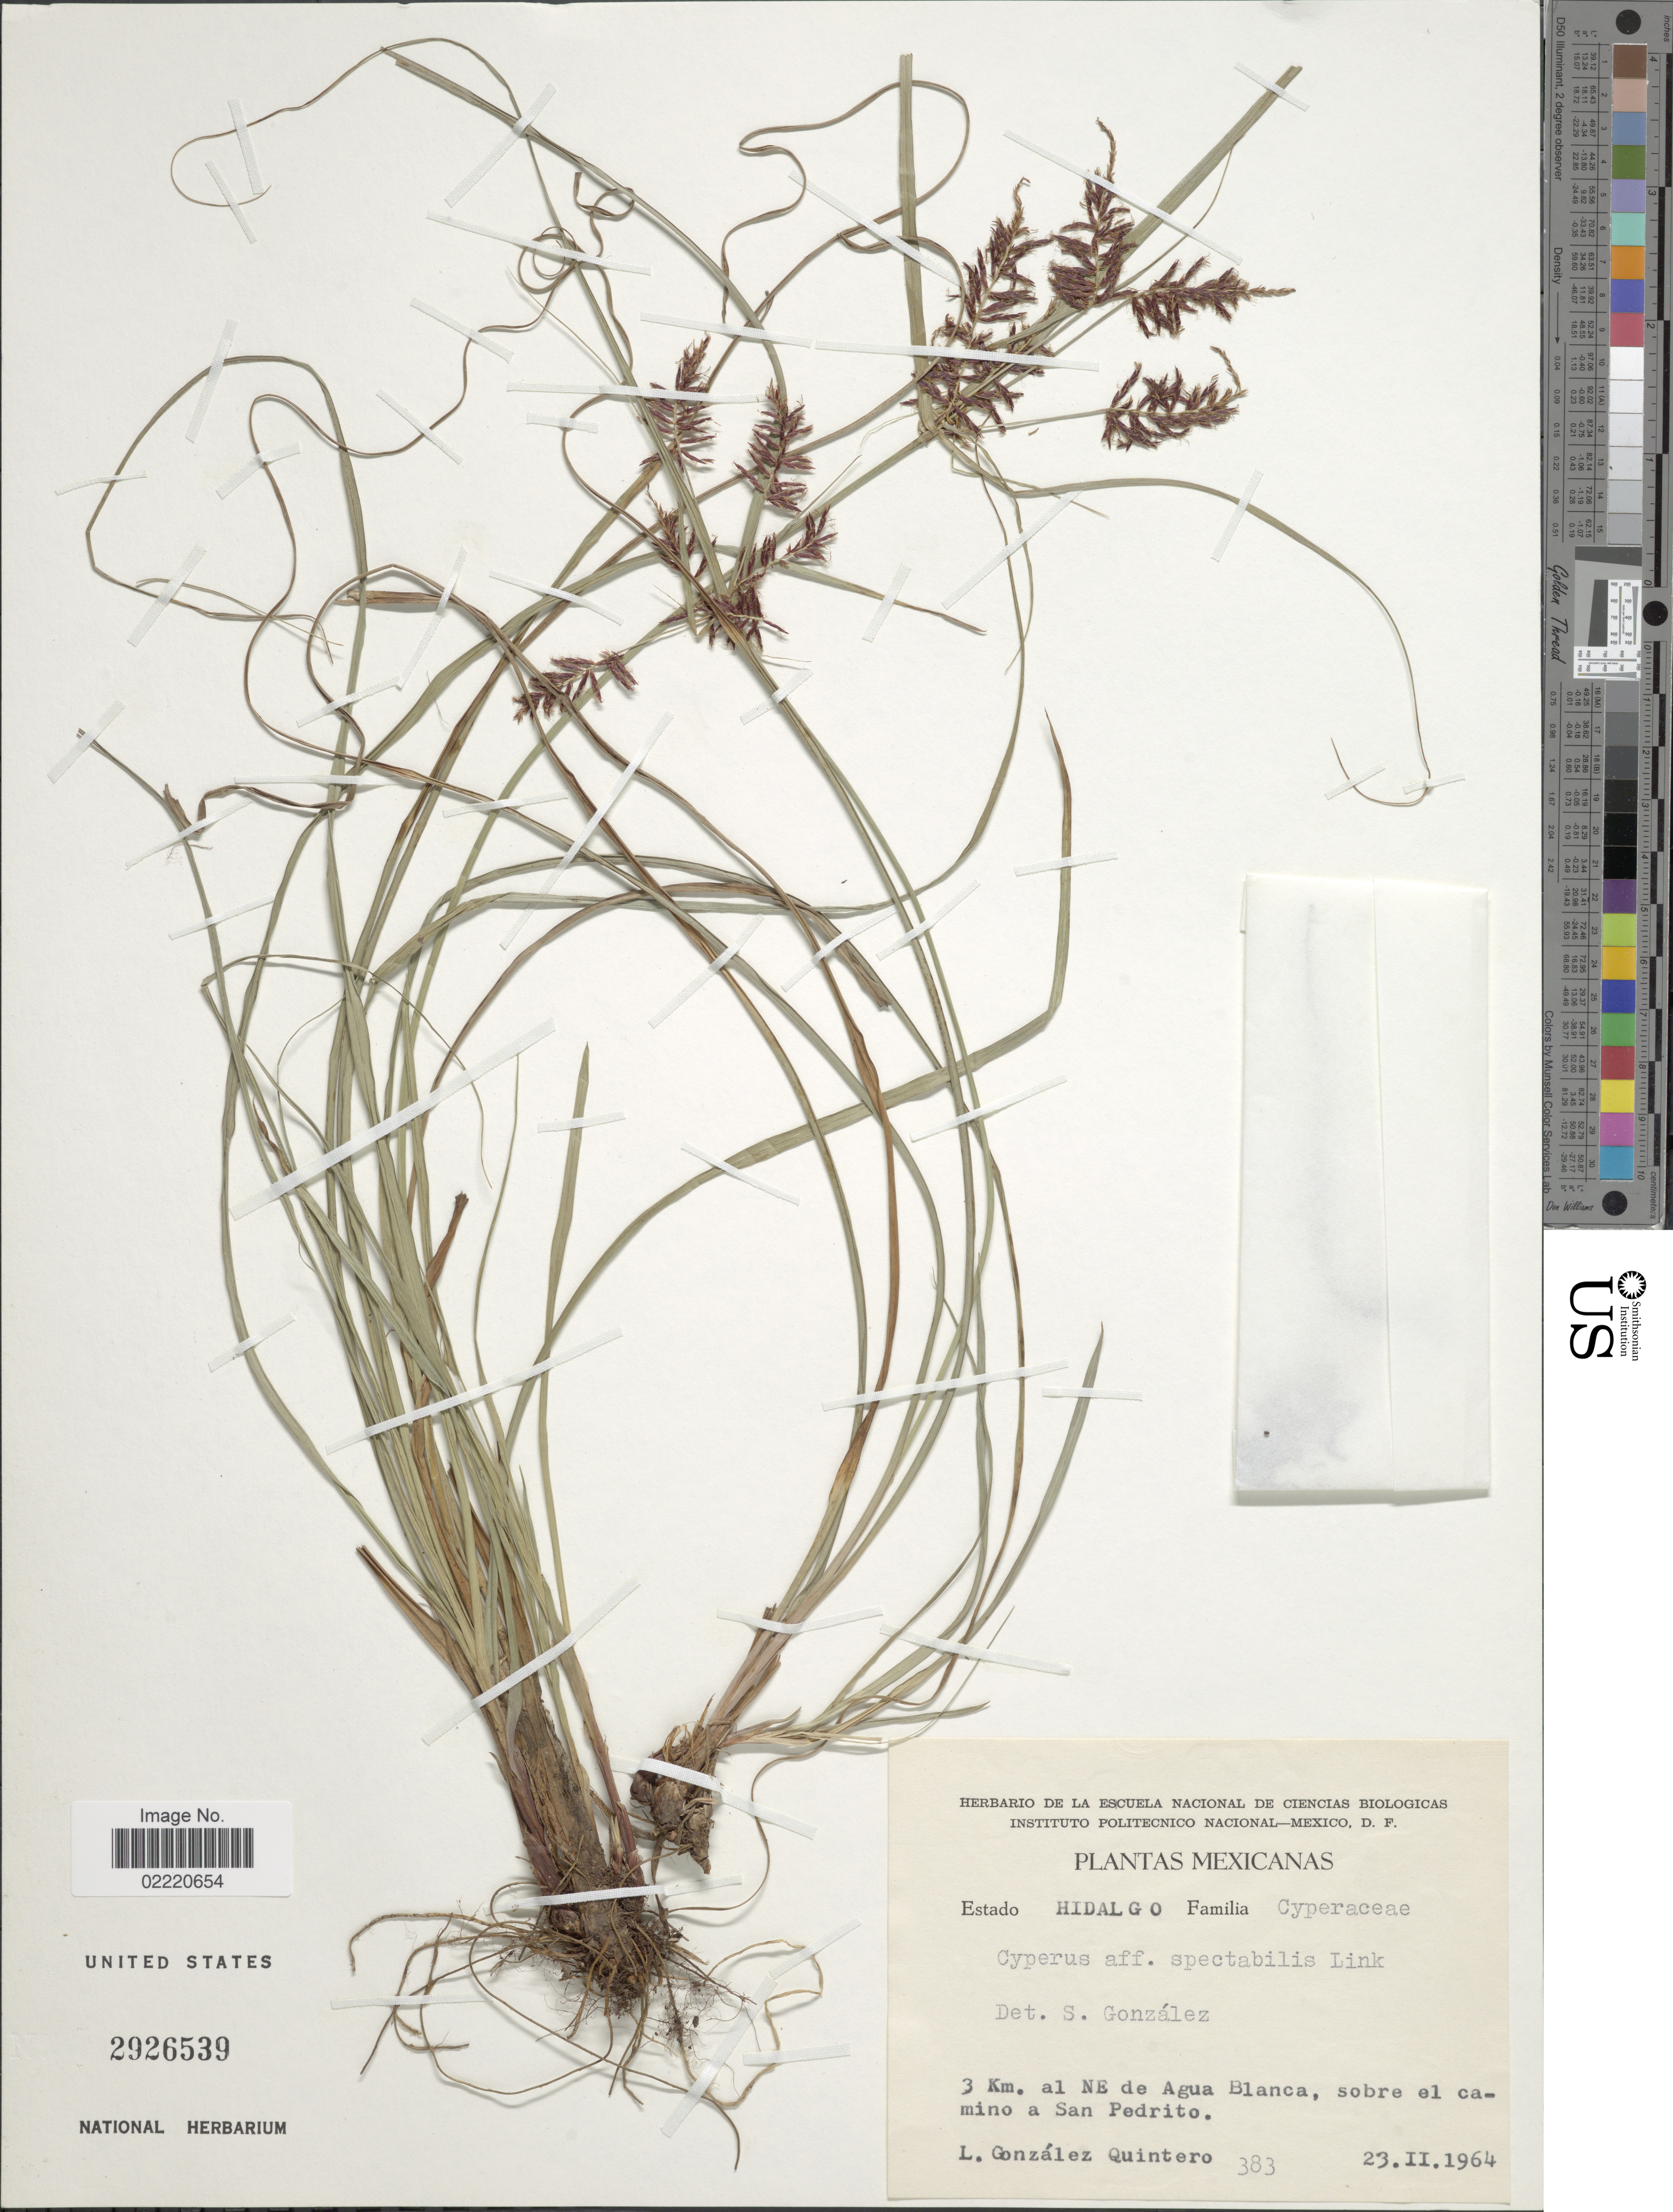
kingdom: Plantae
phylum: Tracheophyta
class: Liliopsida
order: Poales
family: Cyperaceae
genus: Cyperus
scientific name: Cyperus sp.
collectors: L. González Quintero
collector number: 383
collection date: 1964-02-23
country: Mexico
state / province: Hidalgo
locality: Estado Hidalgo, 3 km. al NE de Agua Blanca, sobre el camino a San Pedrito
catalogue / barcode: US 2926539